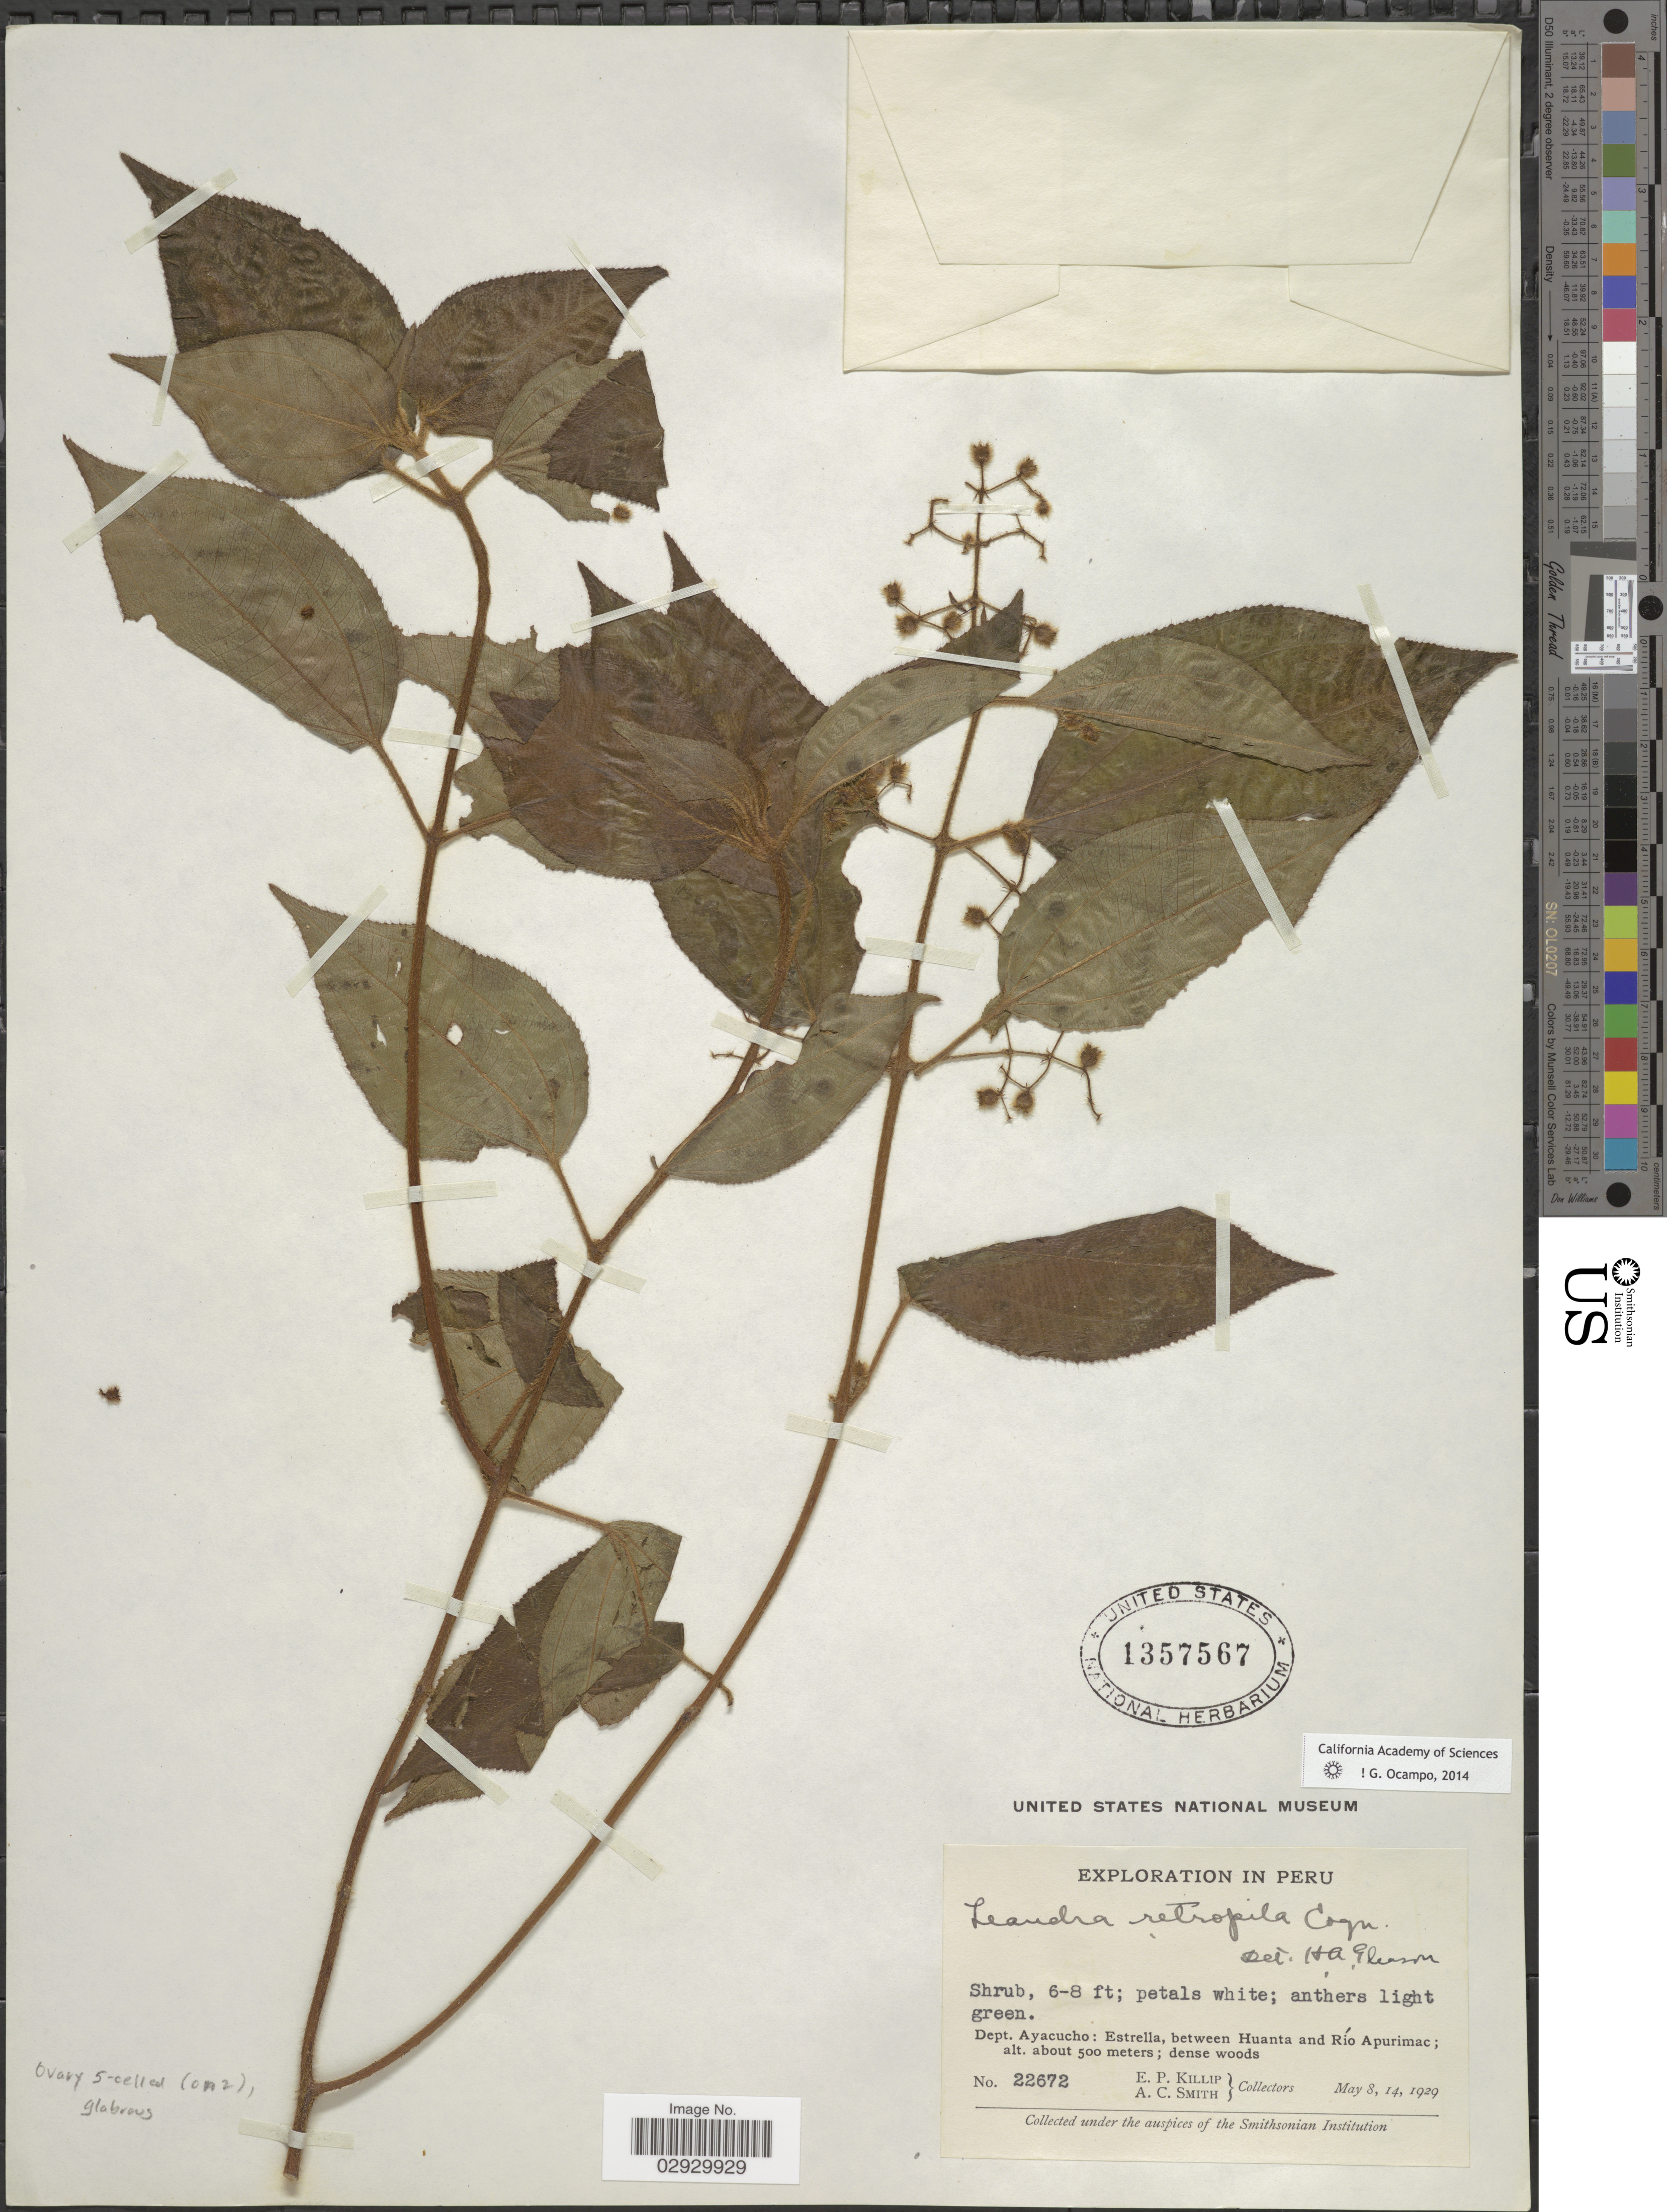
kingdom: Plantae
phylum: Tracheophyta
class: Magnoliopsida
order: Myrtales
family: Melastomataceae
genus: Leandra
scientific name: Leandra retropila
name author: Cogn.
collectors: E. P. Killip & A. C. Smith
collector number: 22672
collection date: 1929-05-08/1929-05-14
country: Peru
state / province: Ayacucho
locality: Dept. Ayacucho: Estrella, between Huanta and Río Apurimac.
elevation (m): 500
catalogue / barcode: US 1357567